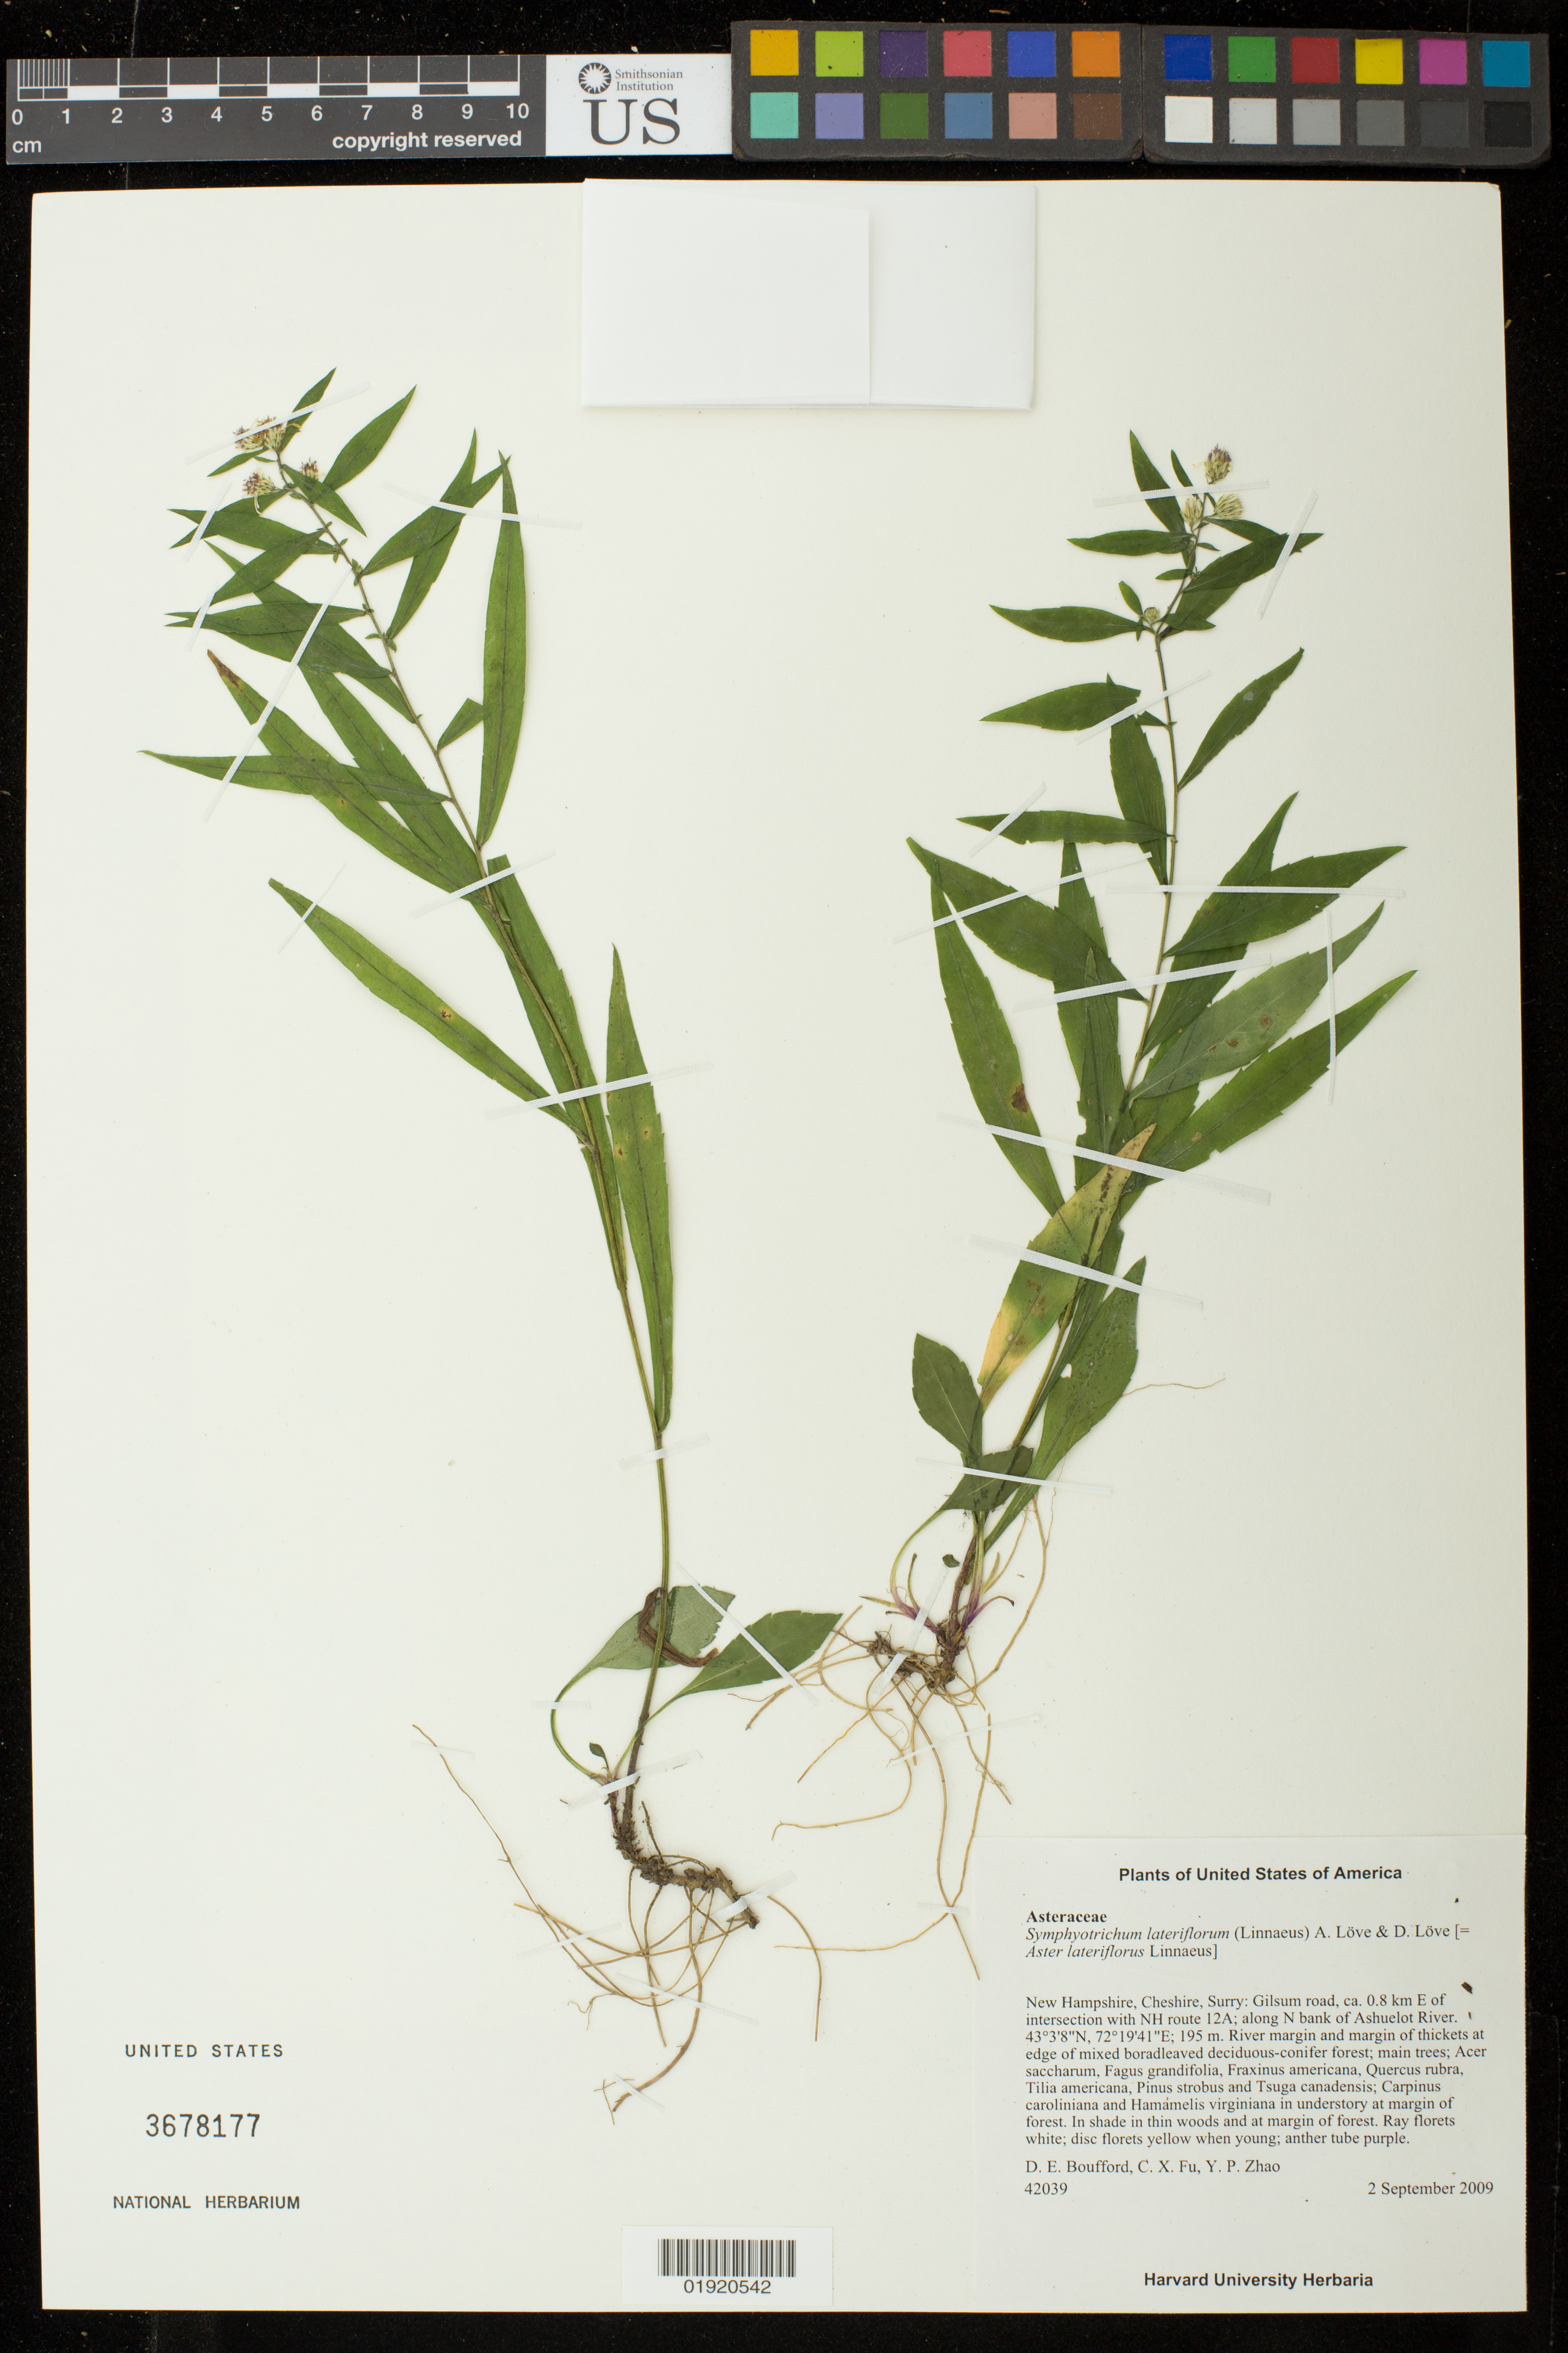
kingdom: Plantae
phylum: Tracheophyta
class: Magnoliopsida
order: Asterales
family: Asteraceae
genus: Symphyotrichum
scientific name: Symphyotrichum lateriflorum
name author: (L.) Á. Löve & D. Löve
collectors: D. E. Boufford, C. X. Fu & Y. Zhao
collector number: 42039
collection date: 2009-09-02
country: United States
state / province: New Hampshire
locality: New Hampshire, Cheshire, Surry.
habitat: Gilsum road, ca. 0.8 km E of intersection with NH route 12A; along N bank of Ashuelot River. River margin and margin of thickets at edge of mixed broadleaved deciduous-conifer forest; main trees; Acer saccharum, Fagus grandifolia, Fraxinus americana, Quercus rubra, Tilia americana, Pinus strobus and Tsuga canadensis; Carpinus caroliniana and Hamamelis virginiana in understory at margin of forest.In shade in thin woods and at margin of forest.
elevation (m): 195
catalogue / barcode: US 3678177